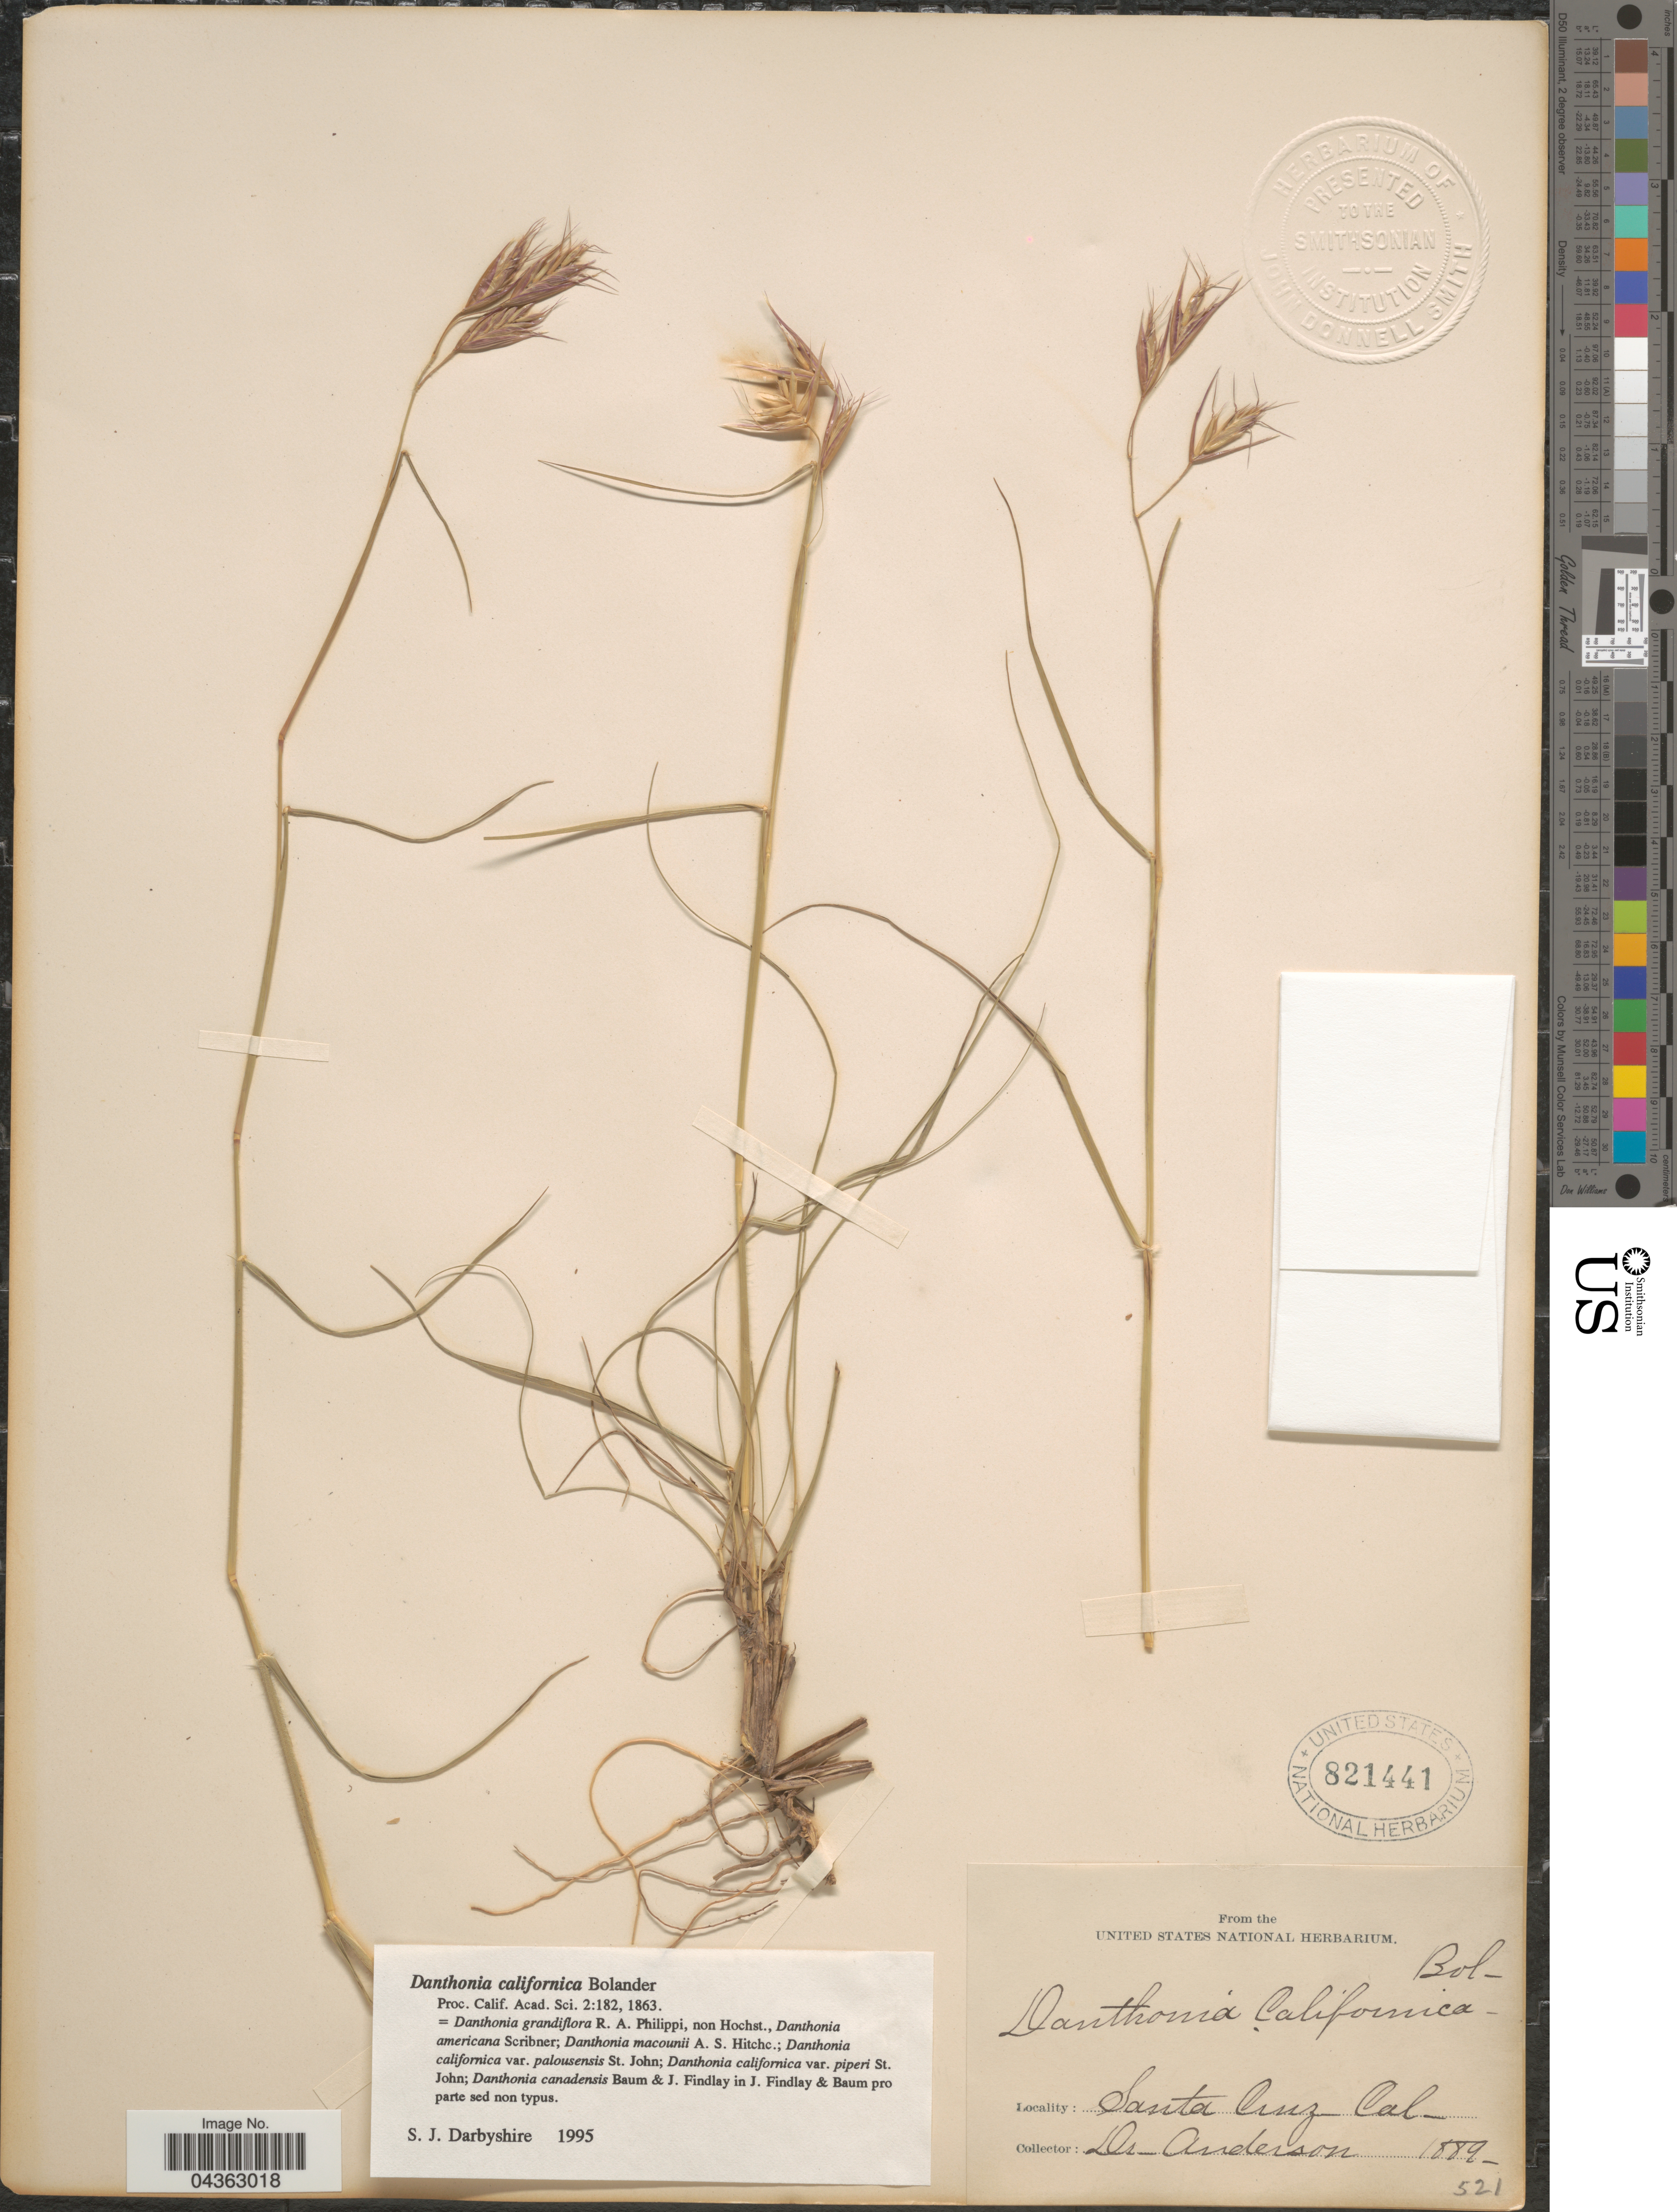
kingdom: Plantae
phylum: Tracheophyta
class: Liliopsida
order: Poales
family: Poaceae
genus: Danthonia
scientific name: Danthonia californica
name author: Bol.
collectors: -. Anderson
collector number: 521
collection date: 1889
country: United States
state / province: California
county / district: Santa Cruz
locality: Santa Cruz.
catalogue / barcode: US 821441